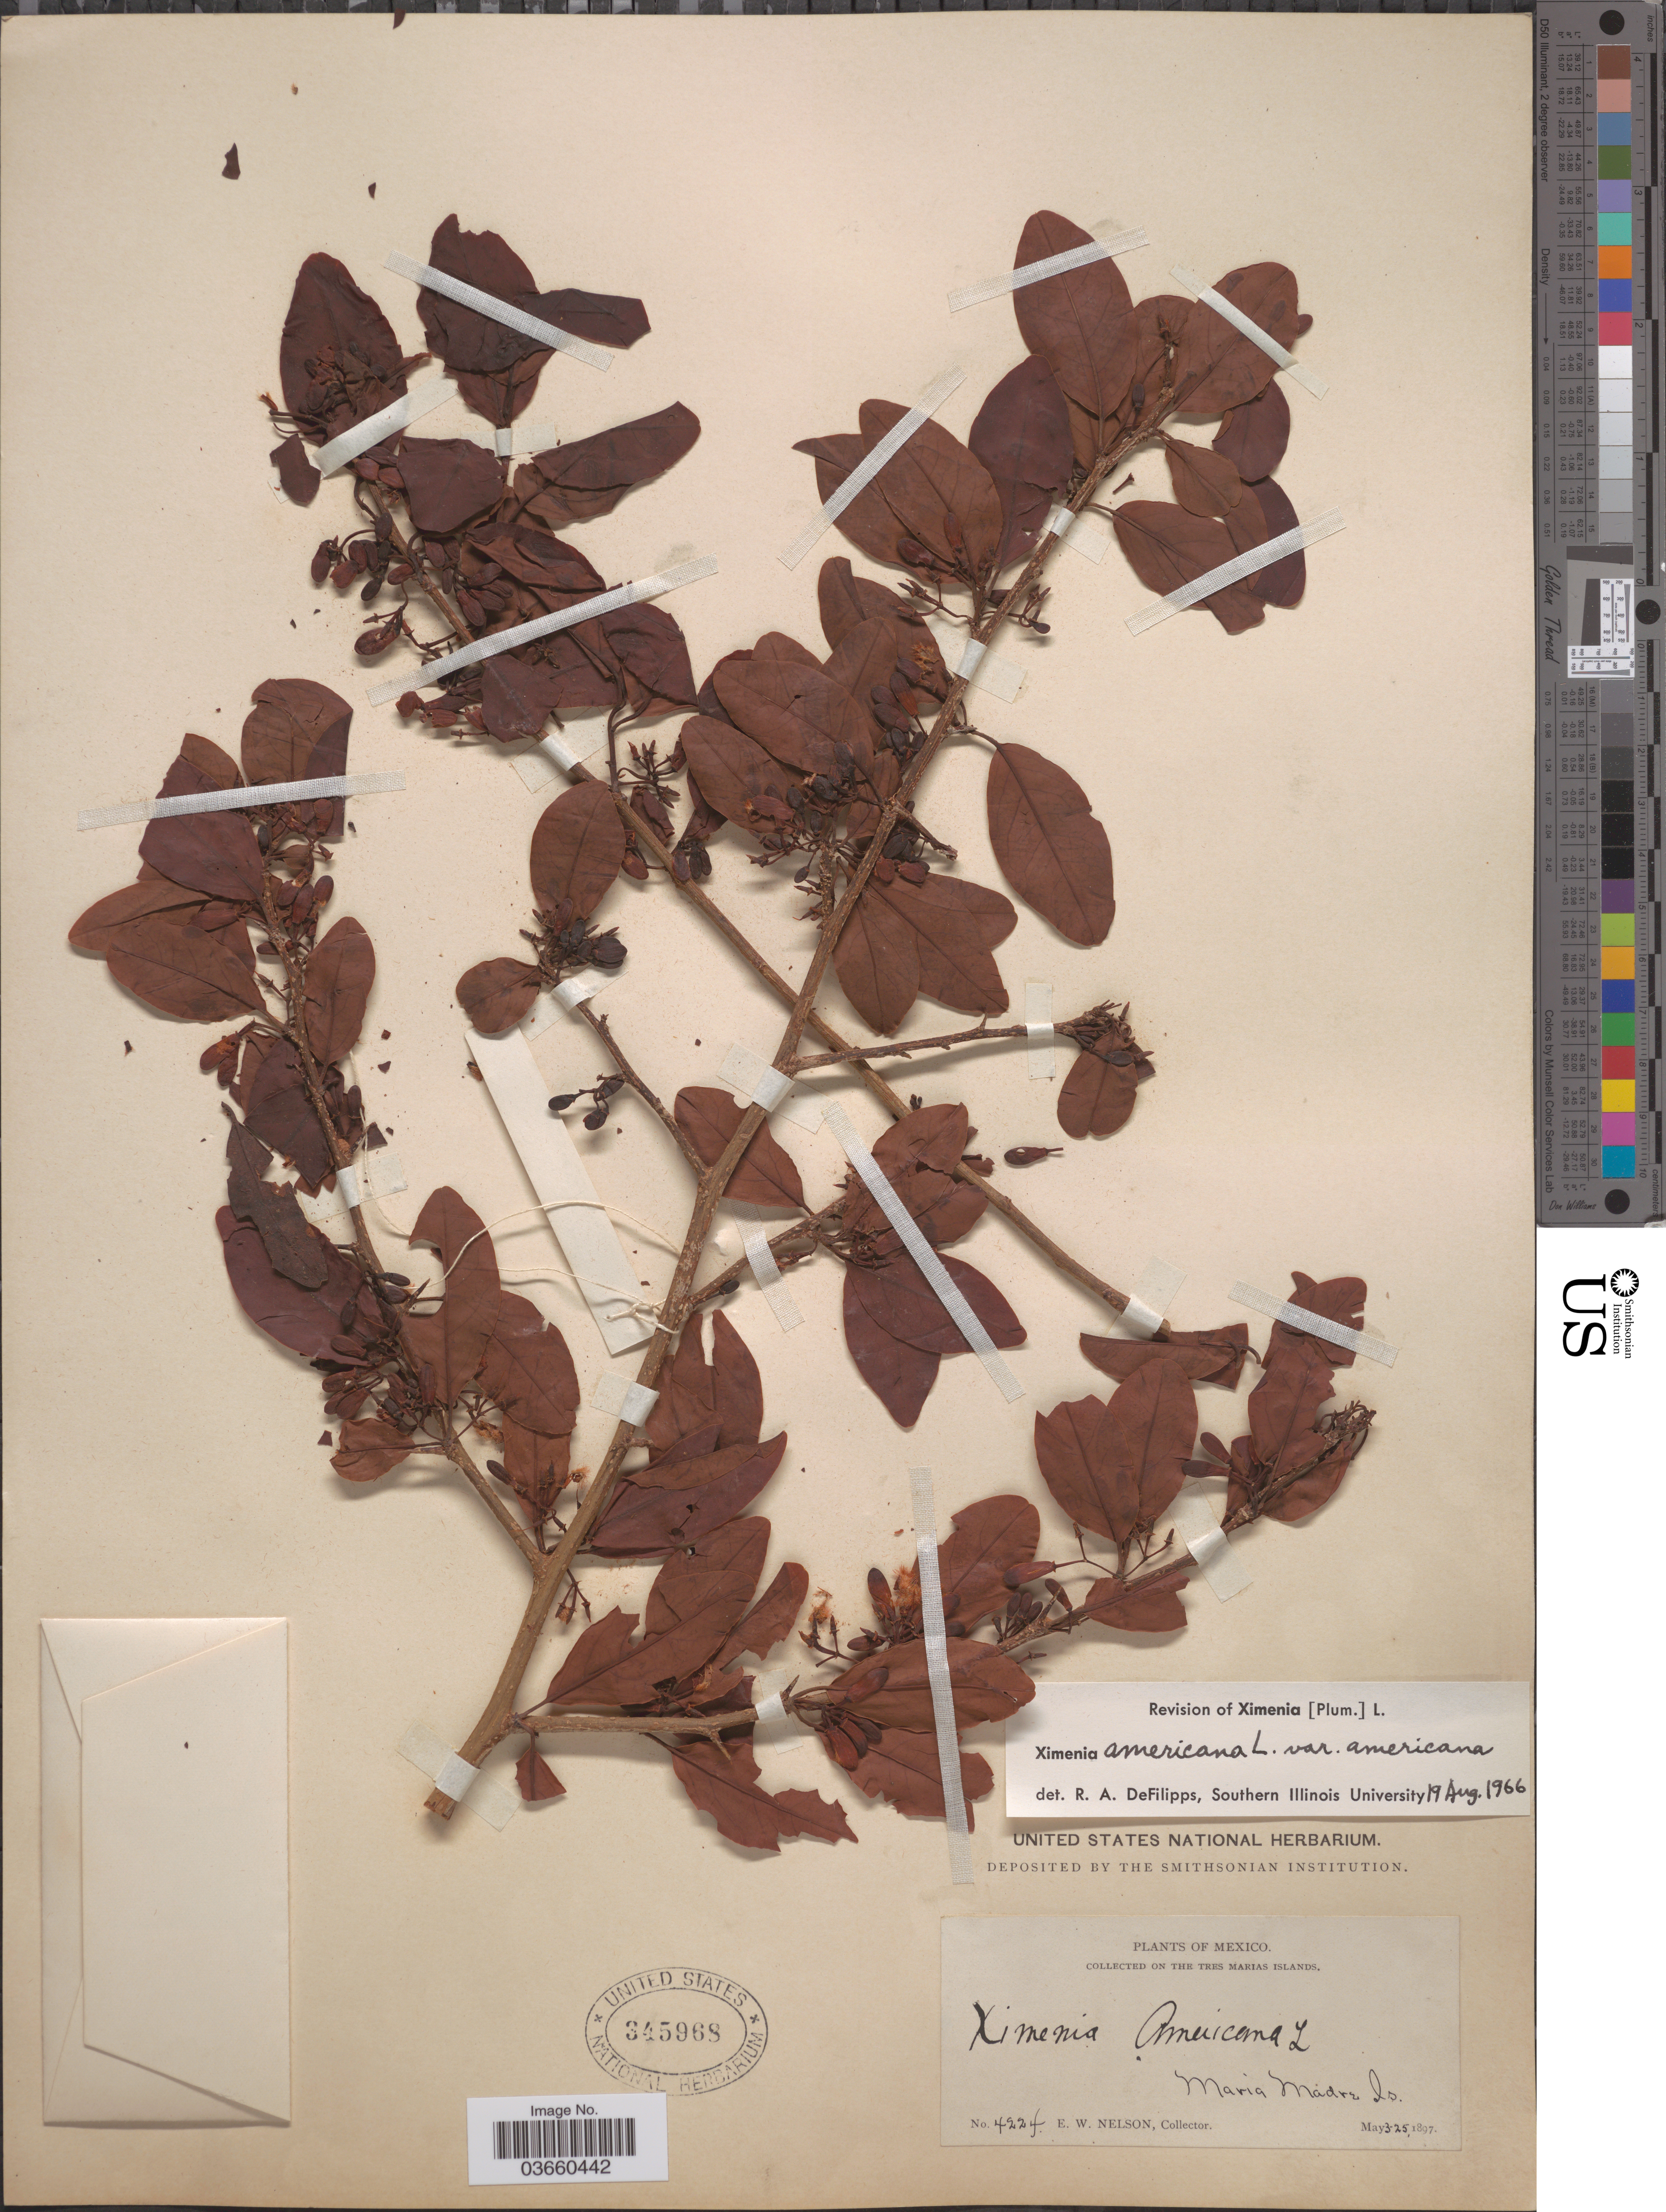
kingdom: Plantae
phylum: Tracheophyta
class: Magnoliopsida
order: Santalales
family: Ximeniaceae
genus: Ximenia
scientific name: Ximenia americana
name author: L.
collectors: E. W. Nelson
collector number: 4224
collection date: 1897-05-03/1897-05-25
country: Mexico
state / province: Nayarit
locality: On the Tres Marias Islands. Maria Madre Is.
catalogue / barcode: US 345968